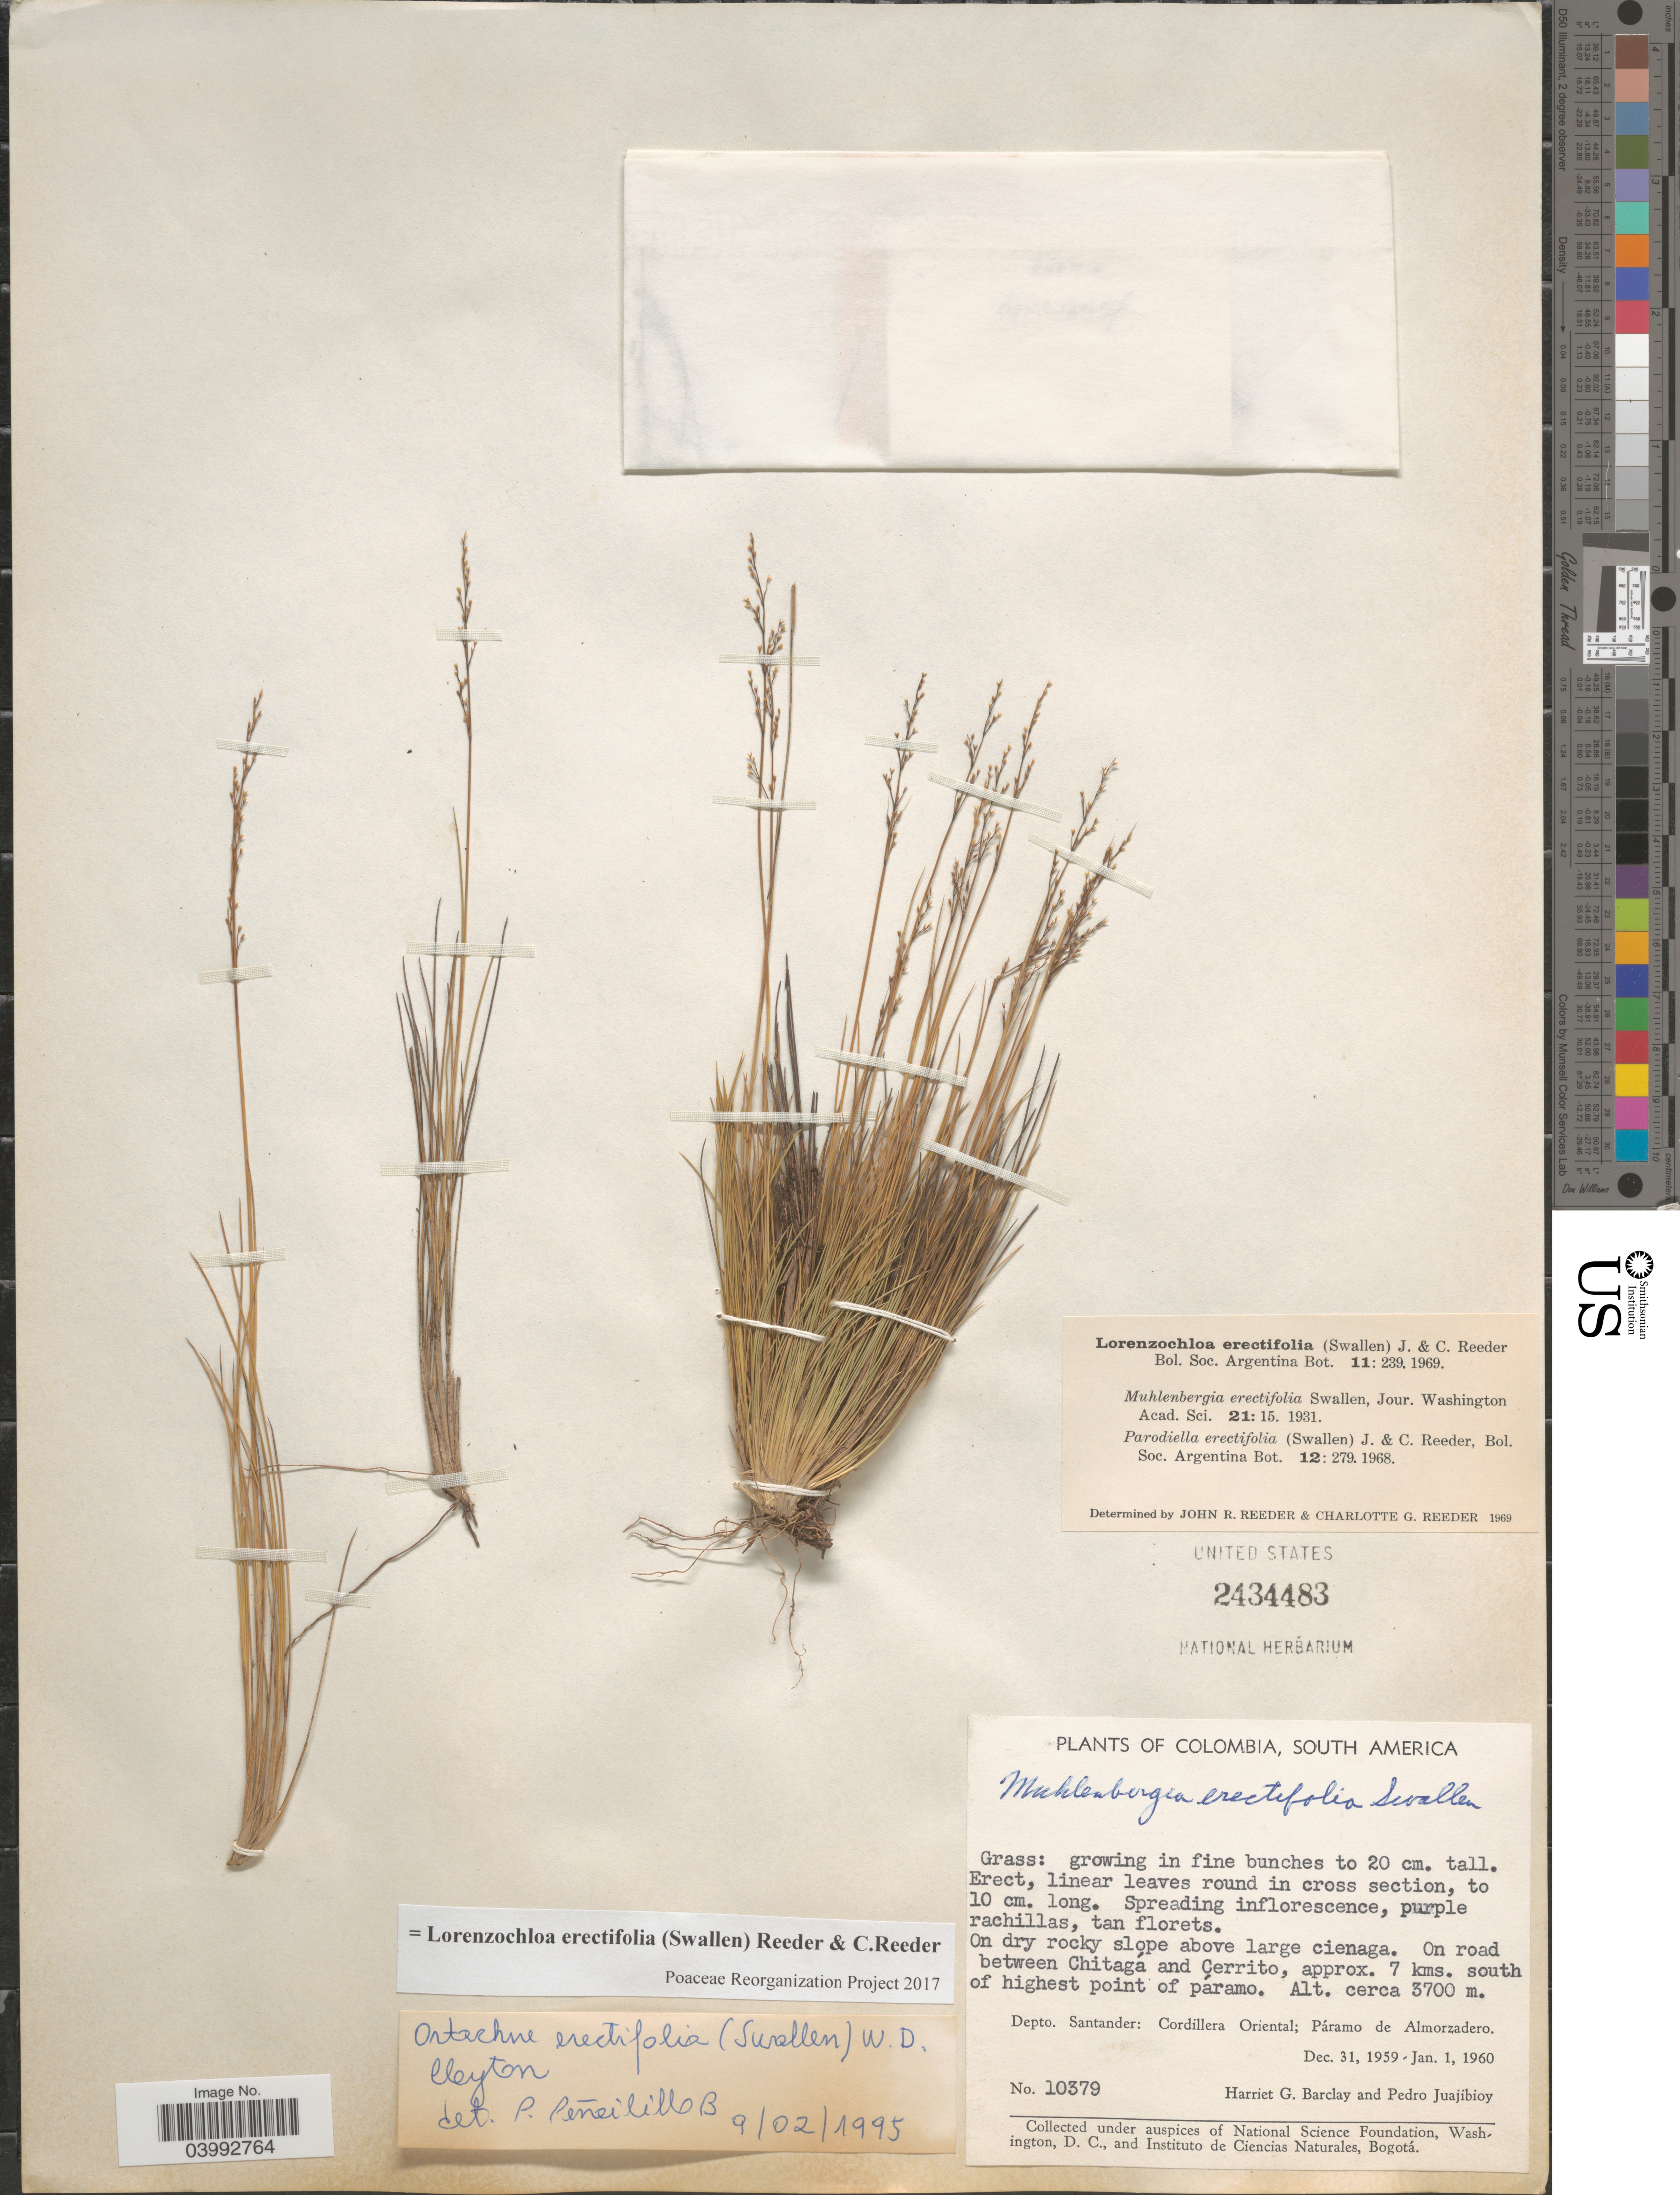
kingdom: Plantae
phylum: Tracheophyta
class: Liliopsida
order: Poales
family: Poaceae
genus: Lorenzochloa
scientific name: Lorenzochloa erectifolia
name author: (Swallen) Reeder & C. Reeder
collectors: H. G. Barclay & P. Juajibioy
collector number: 10379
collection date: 1959-12-31/1960-01-01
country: Colombia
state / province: Santander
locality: On dry rocky slope above large cienaga. On road between Chitaga and Cerrito, approx. 7 kms. south of highest point of páramo. Depto. Santander: Cordillera Oriental; Páramo de Almorzadero.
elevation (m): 3700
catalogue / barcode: US 2434483